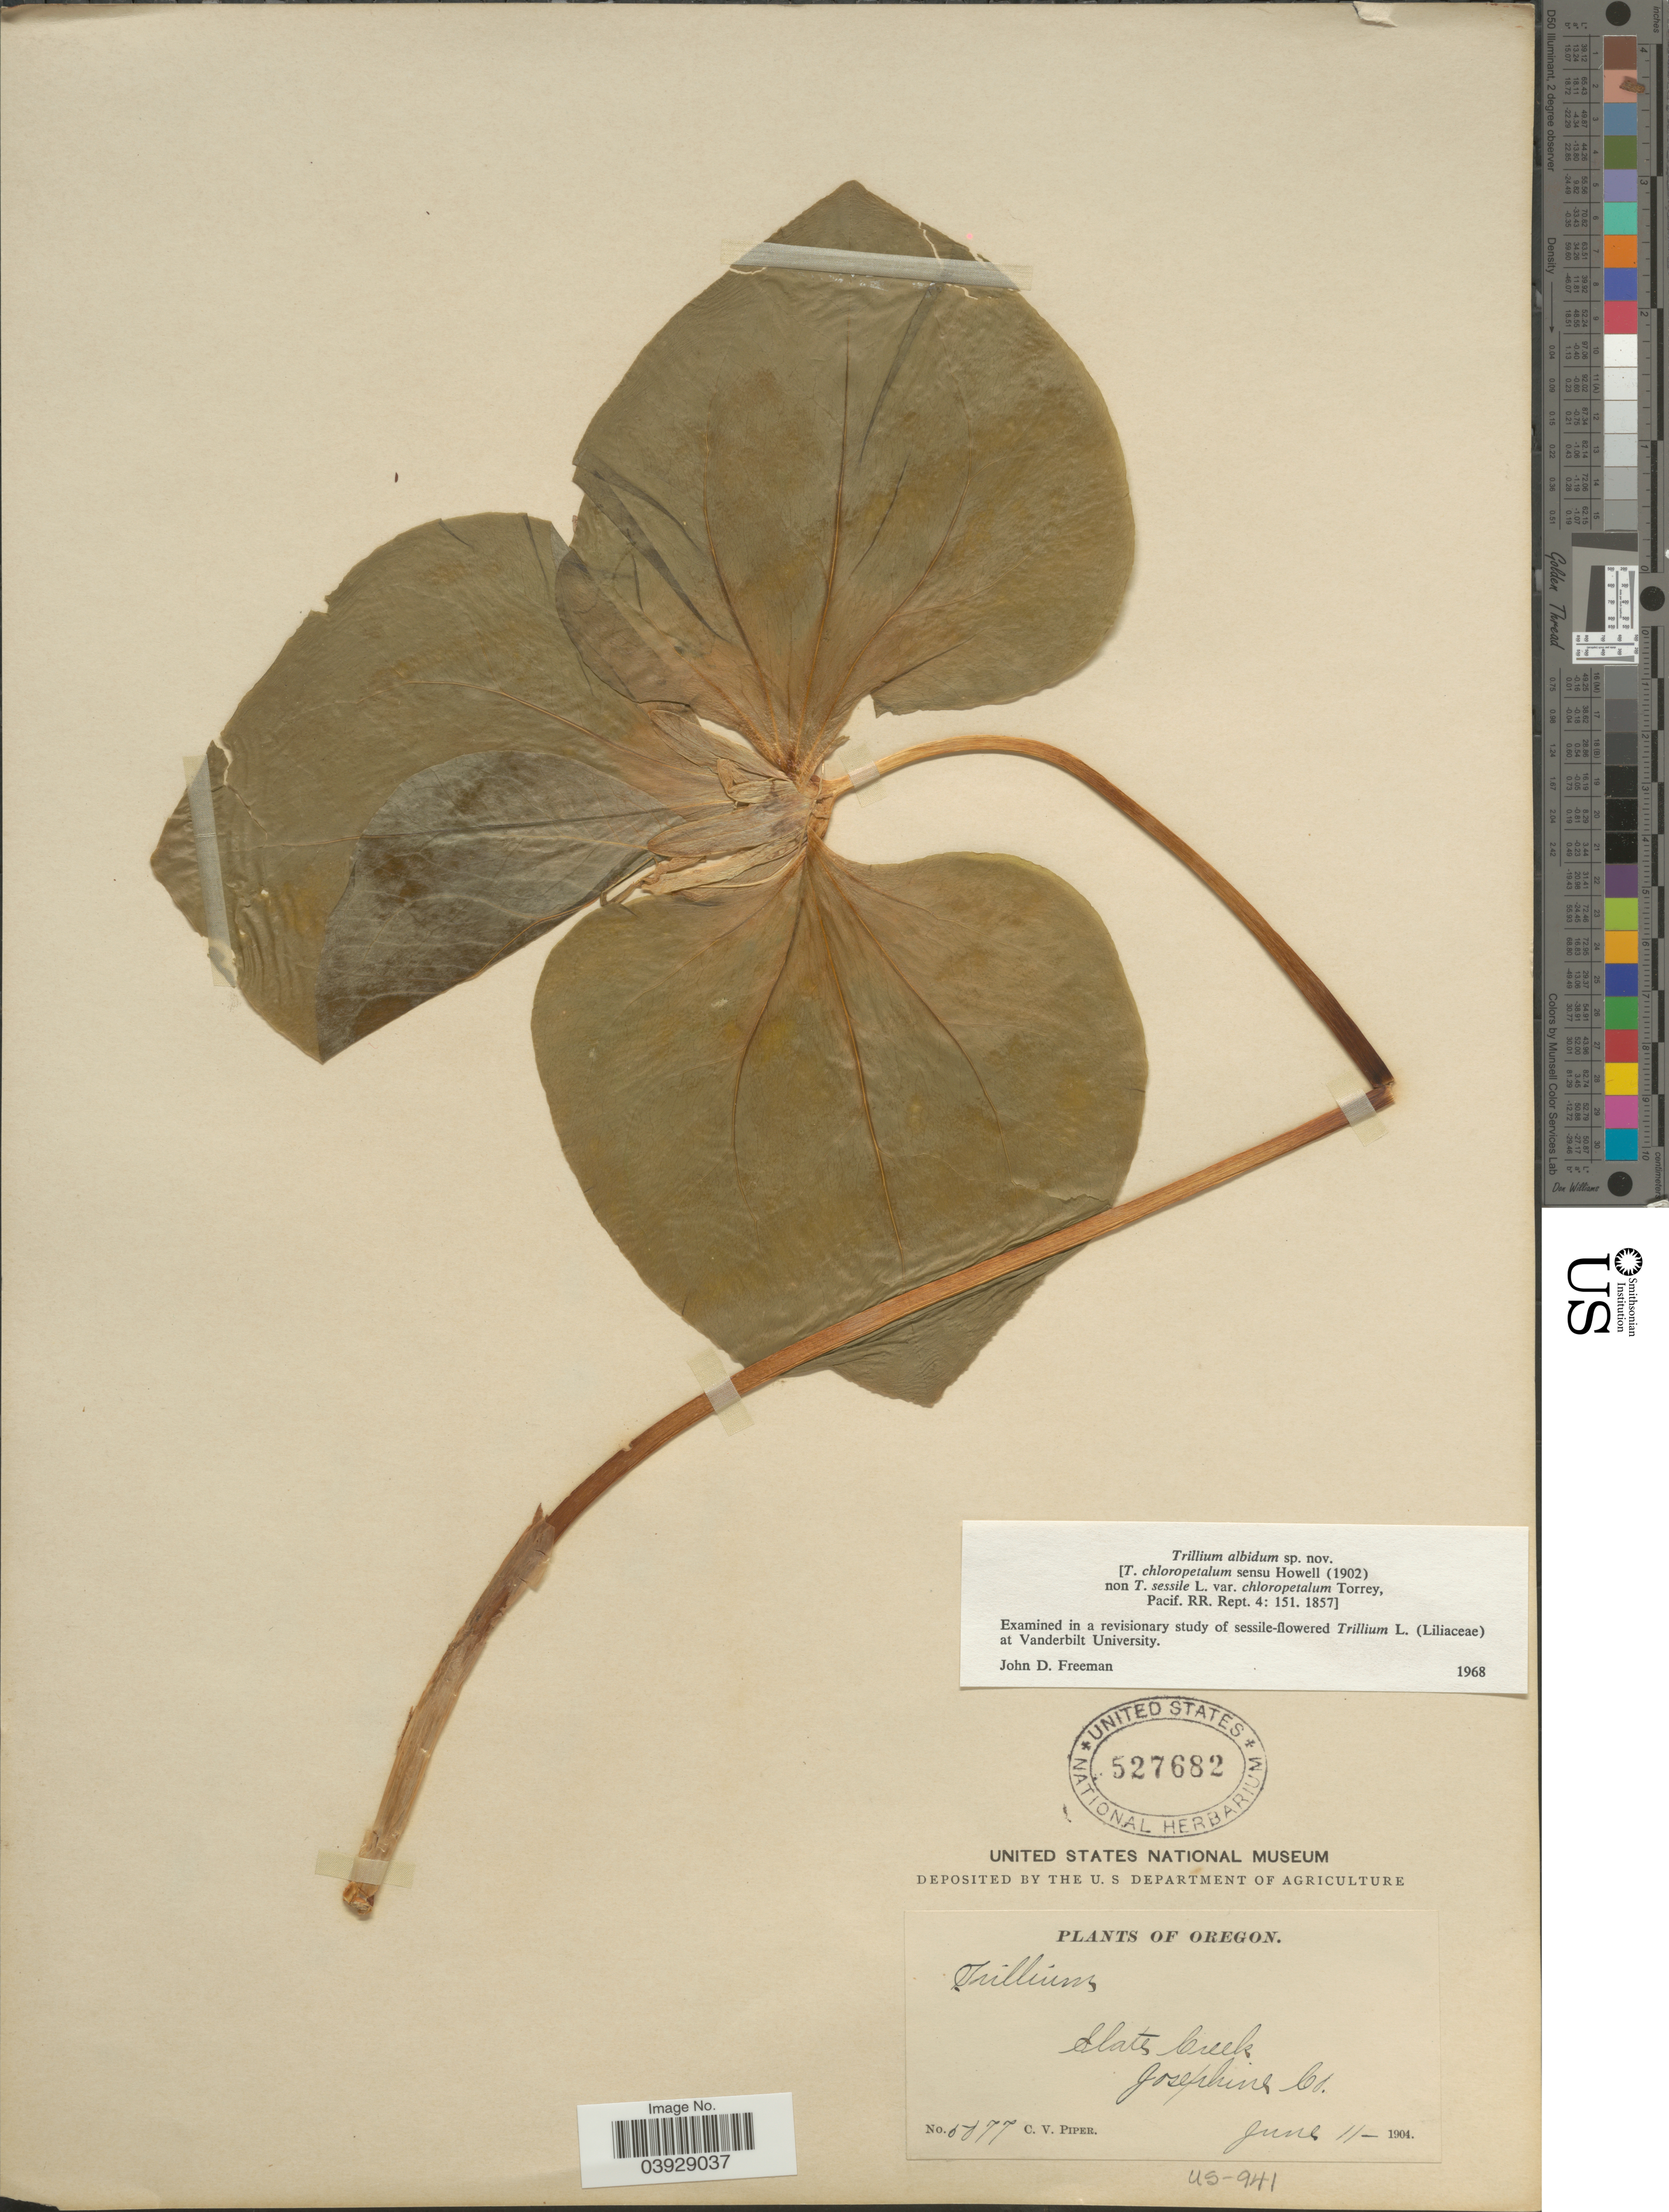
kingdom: Plantae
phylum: Tracheophyta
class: Liliopsida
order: Liliales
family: Melanthiaceae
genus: Trillium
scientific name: Trillium albidum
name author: J. D. Freeman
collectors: C. V. Piper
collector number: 5077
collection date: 1904-06-11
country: United States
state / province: Oregon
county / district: Josephine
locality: Slate Creek. Josephine Co.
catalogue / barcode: US 527682